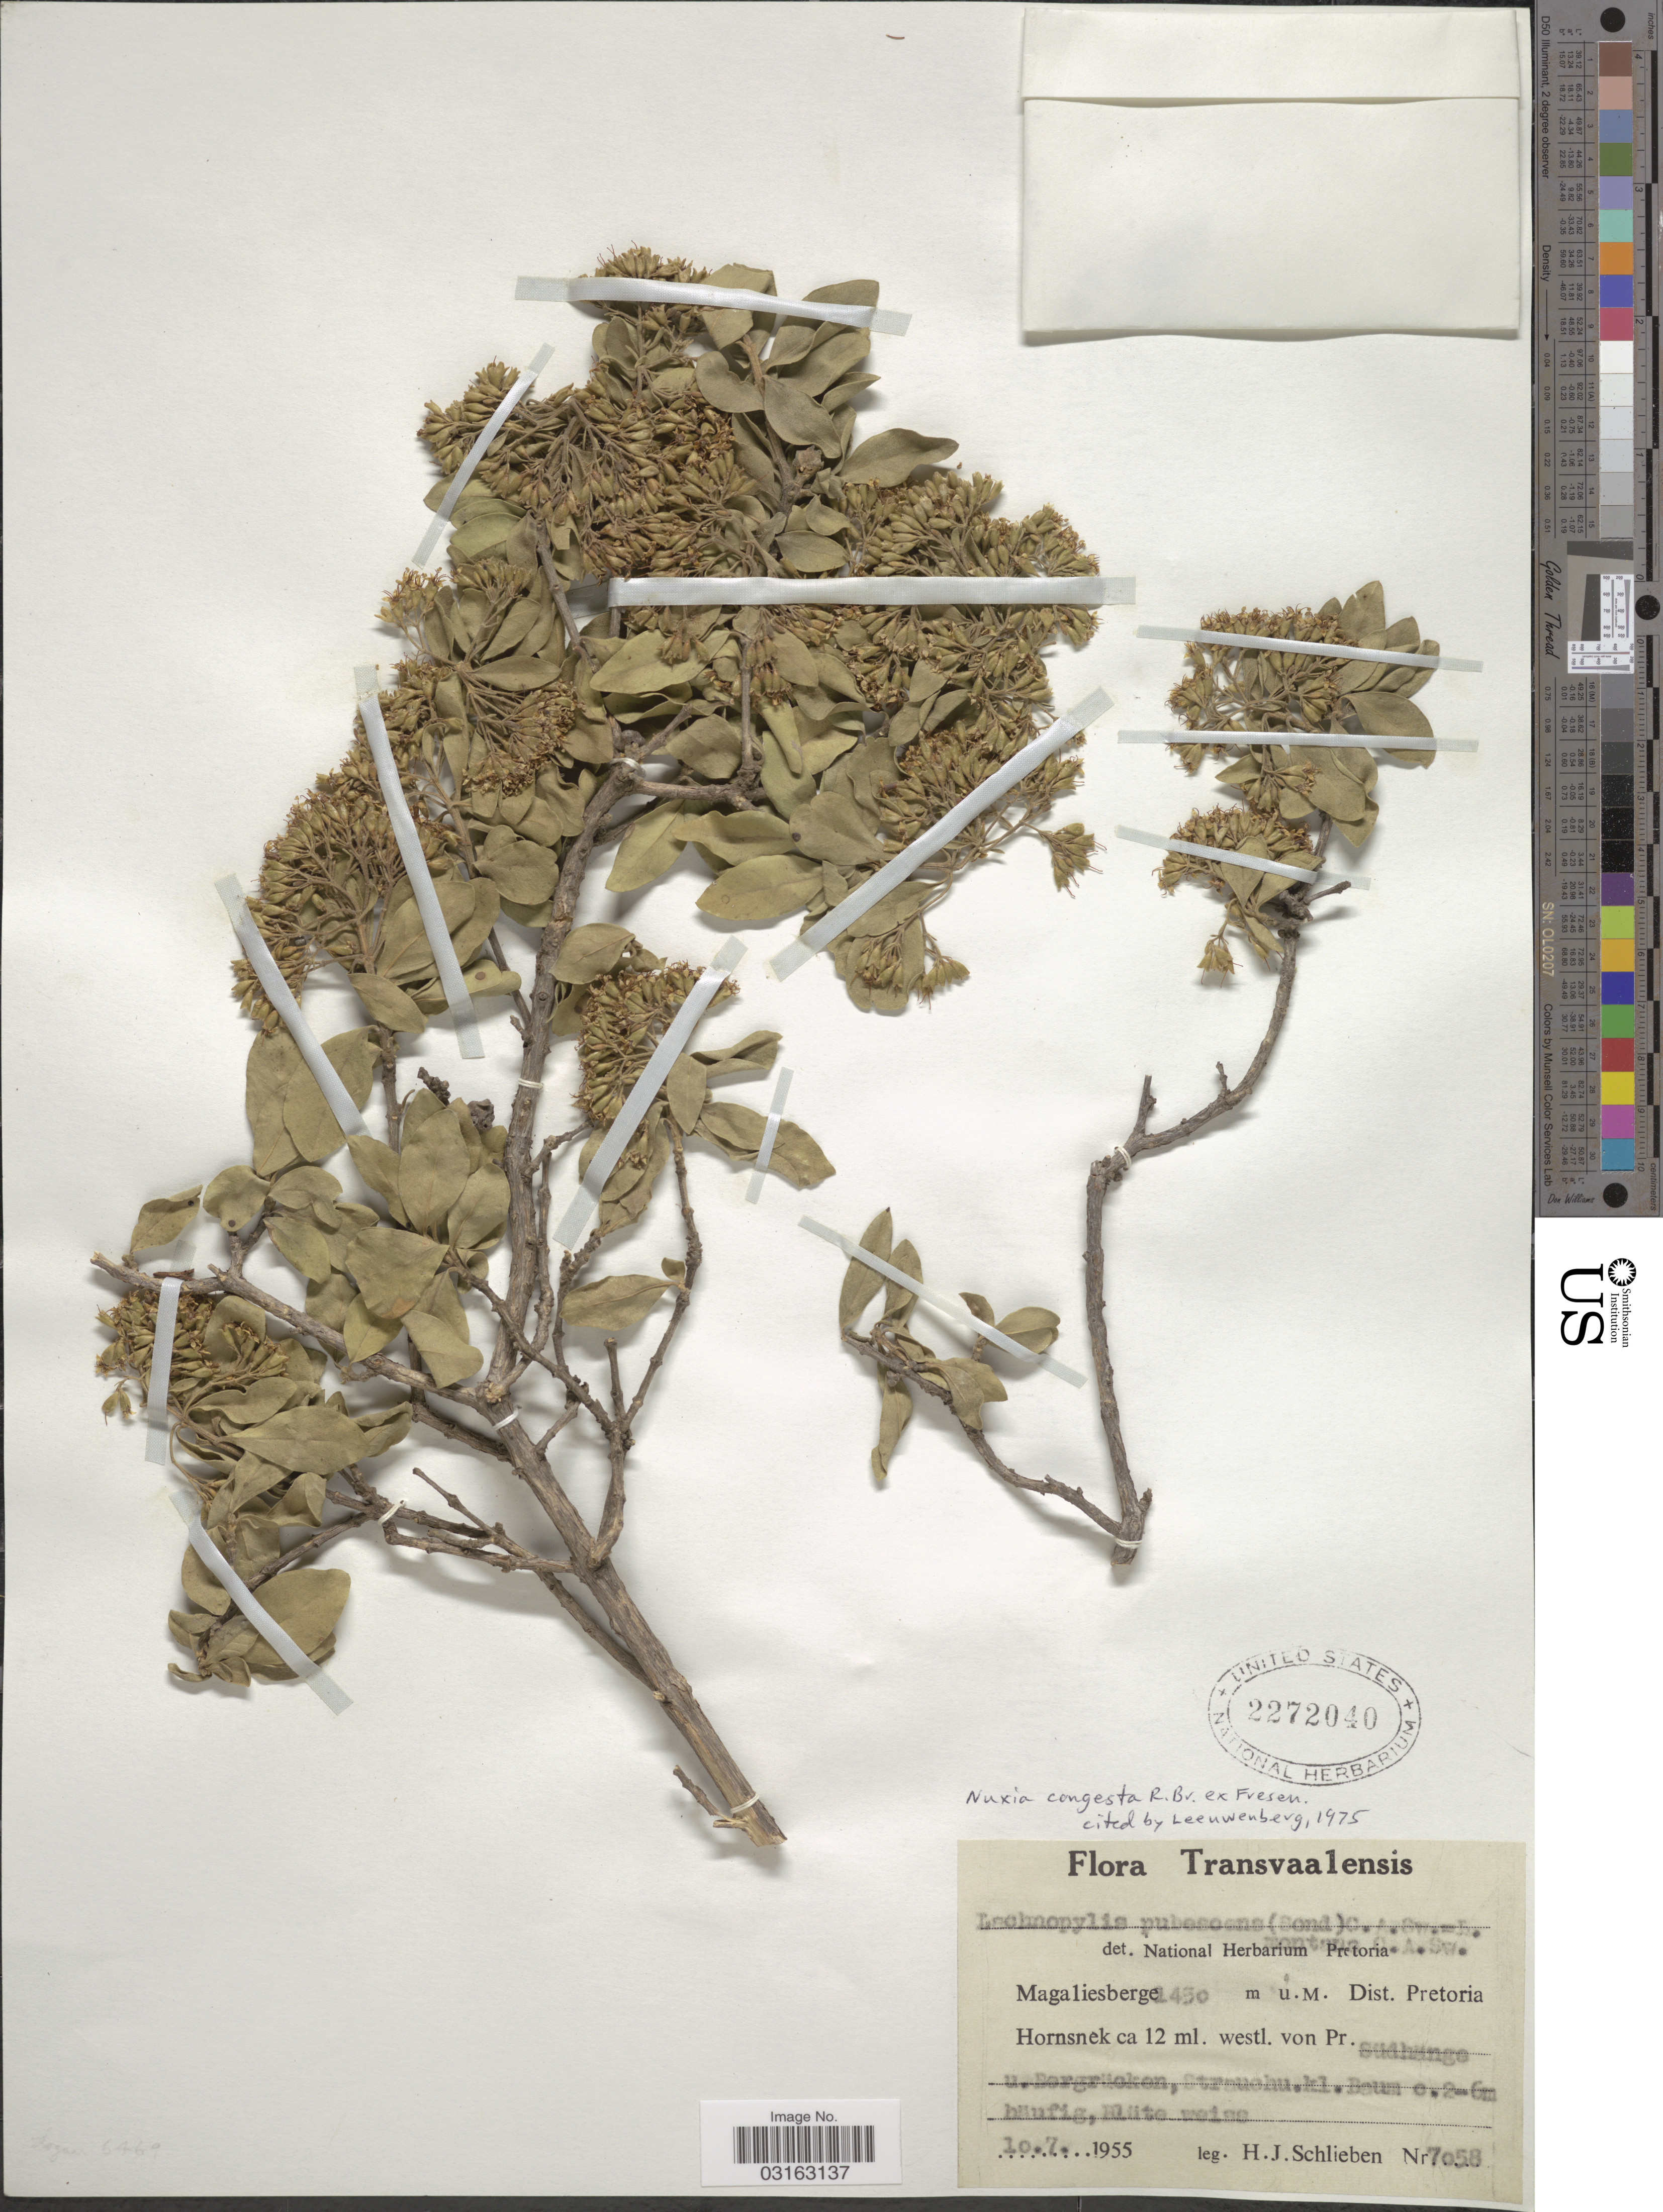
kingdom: Plantae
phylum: Tracheophyta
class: Magnoliopsida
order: Lamiales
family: Stilbaceae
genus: Nuxia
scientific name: Nuxia congesta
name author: R. Br. ex Fresen.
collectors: H. J. Schlieben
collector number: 7058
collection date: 1955-07-10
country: South Africa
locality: Transvaalensis. Magaliesberge. Dist. Pretoria Hornsnek ca 12 ml. westl. von Pr. Südhange u. Bergrücken.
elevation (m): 1450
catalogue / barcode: US 2272040